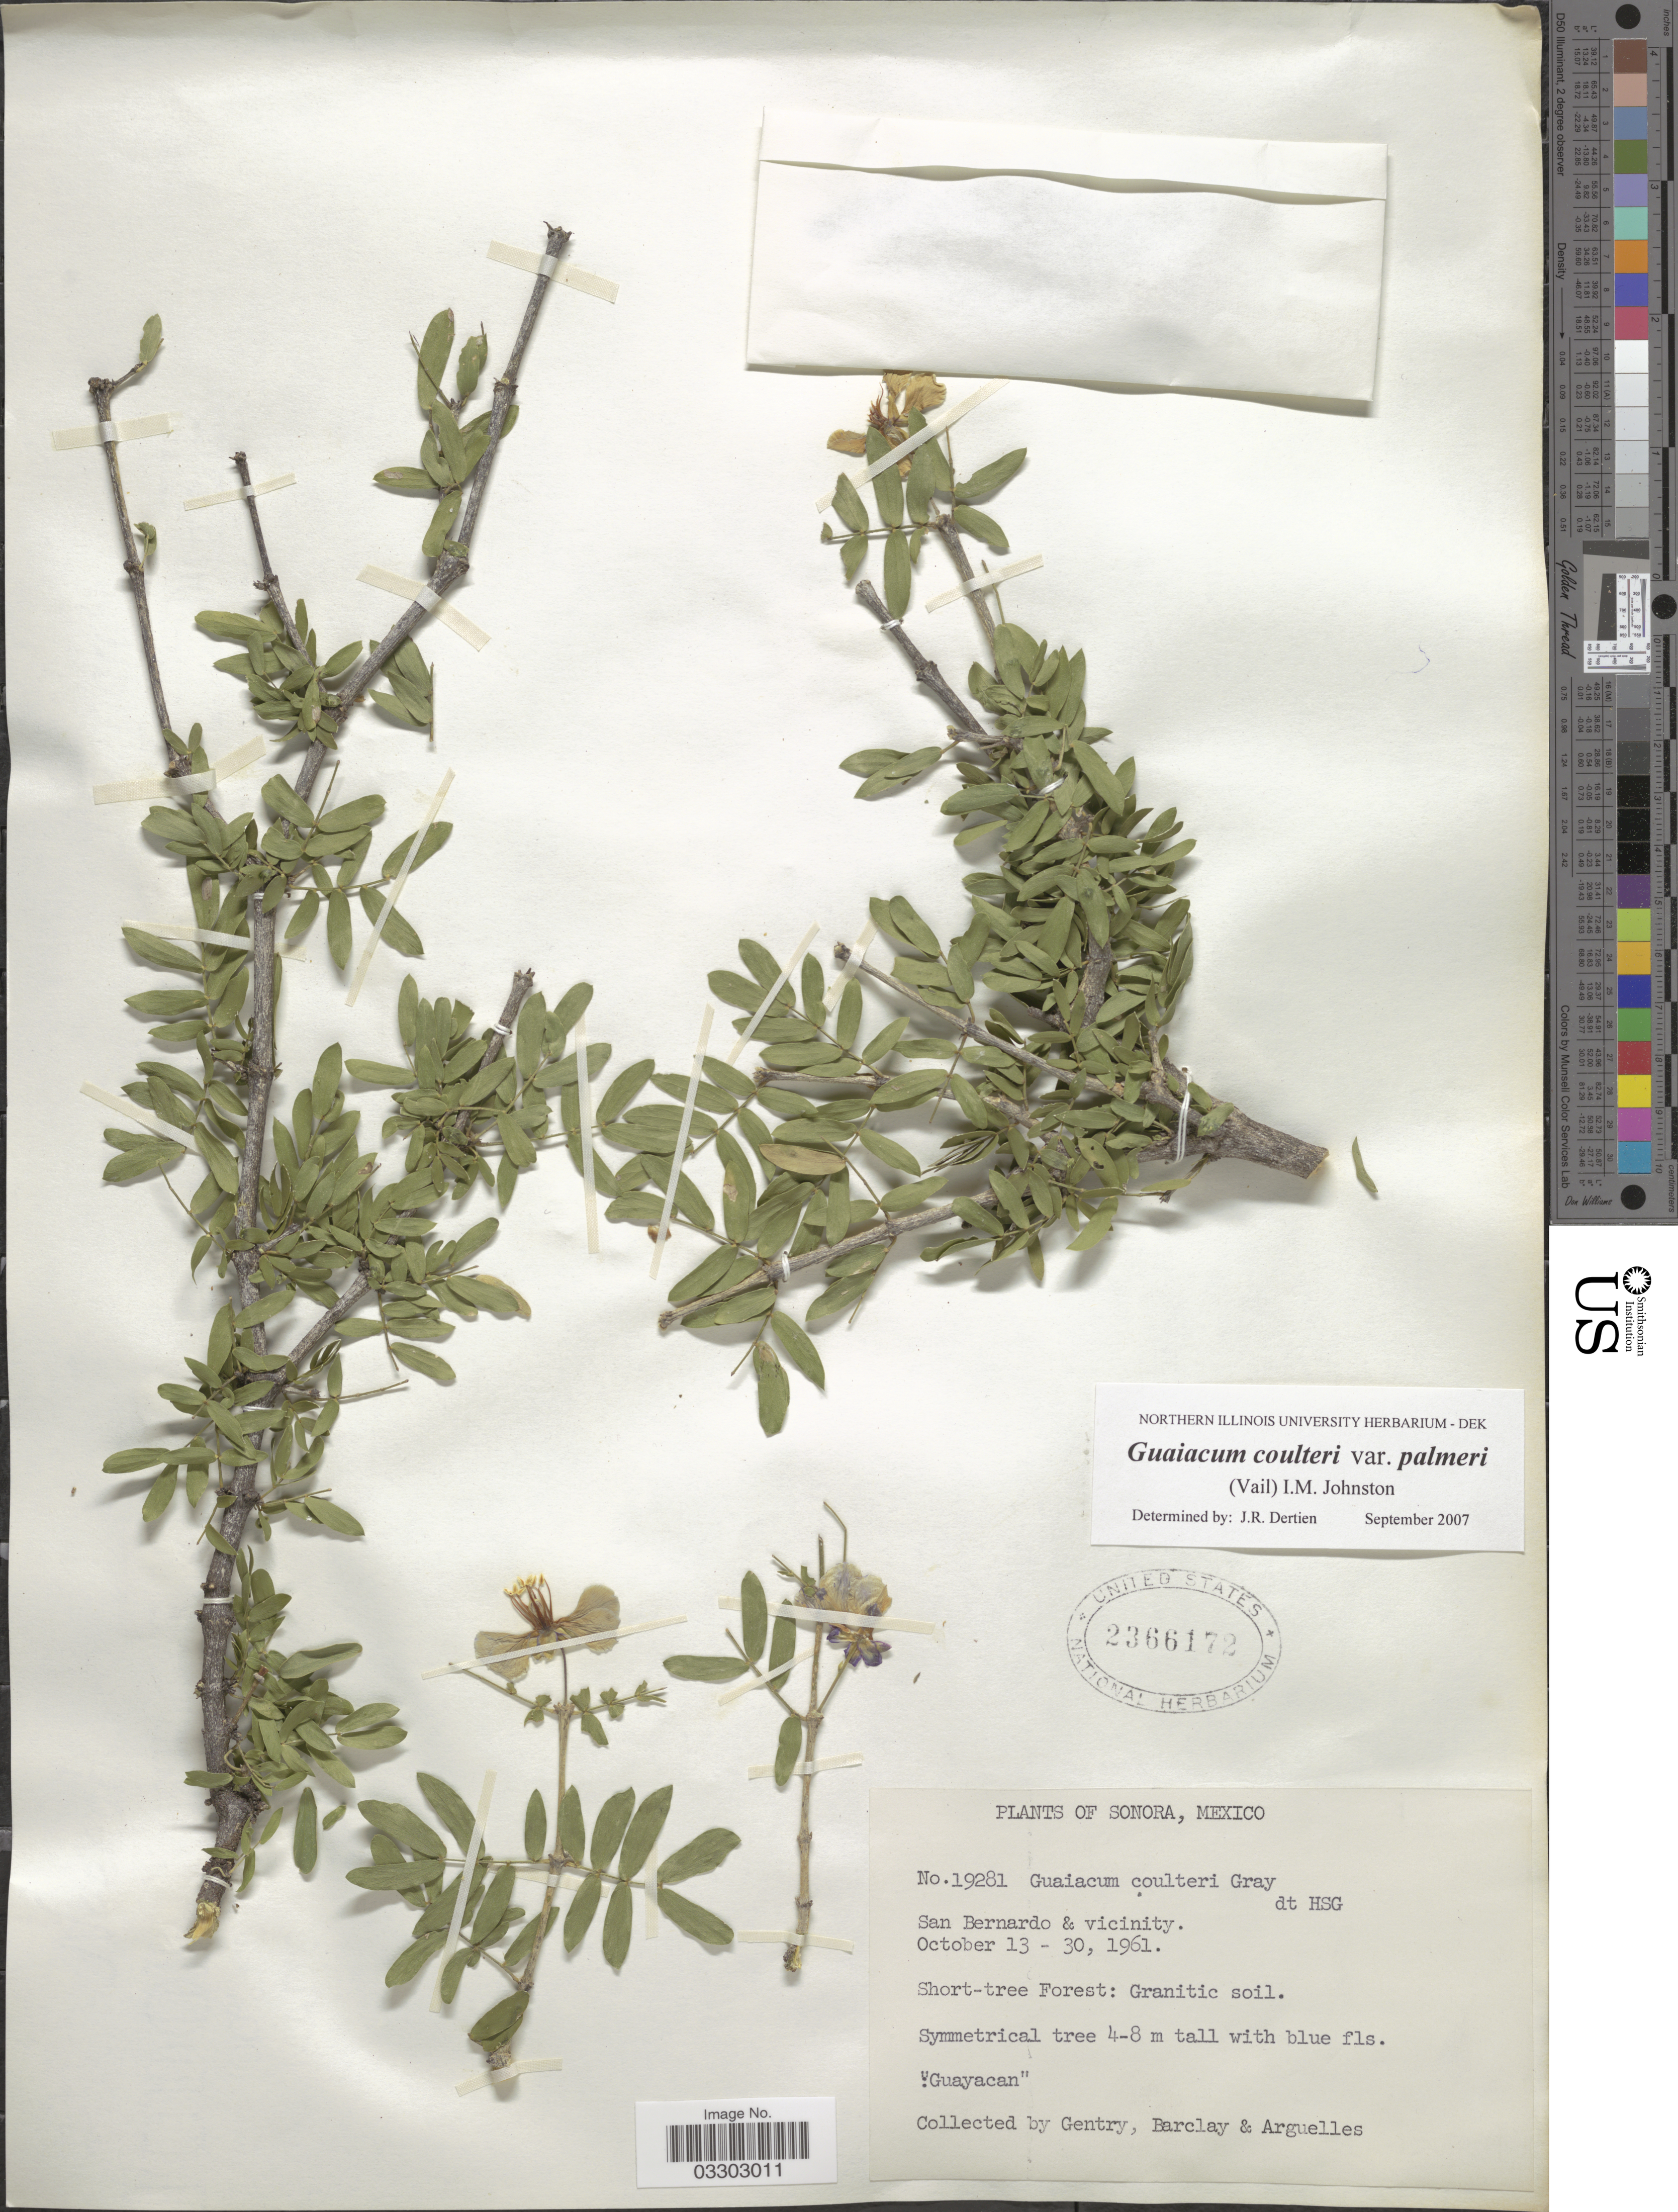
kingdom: Plantae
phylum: Tracheophyta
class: Magnoliopsida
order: Zygophyllales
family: Zygophyllaceae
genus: Guaiacum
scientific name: Guaiacum coulteri var. palmeri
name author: I.M. Johnst.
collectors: Gentry, --, -- Barclay & Arguelles, --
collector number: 19281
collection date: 1961-10-13/1961-10-30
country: Mexico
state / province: Sonora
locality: San Bernardo & vicinity.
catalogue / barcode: US 2366172